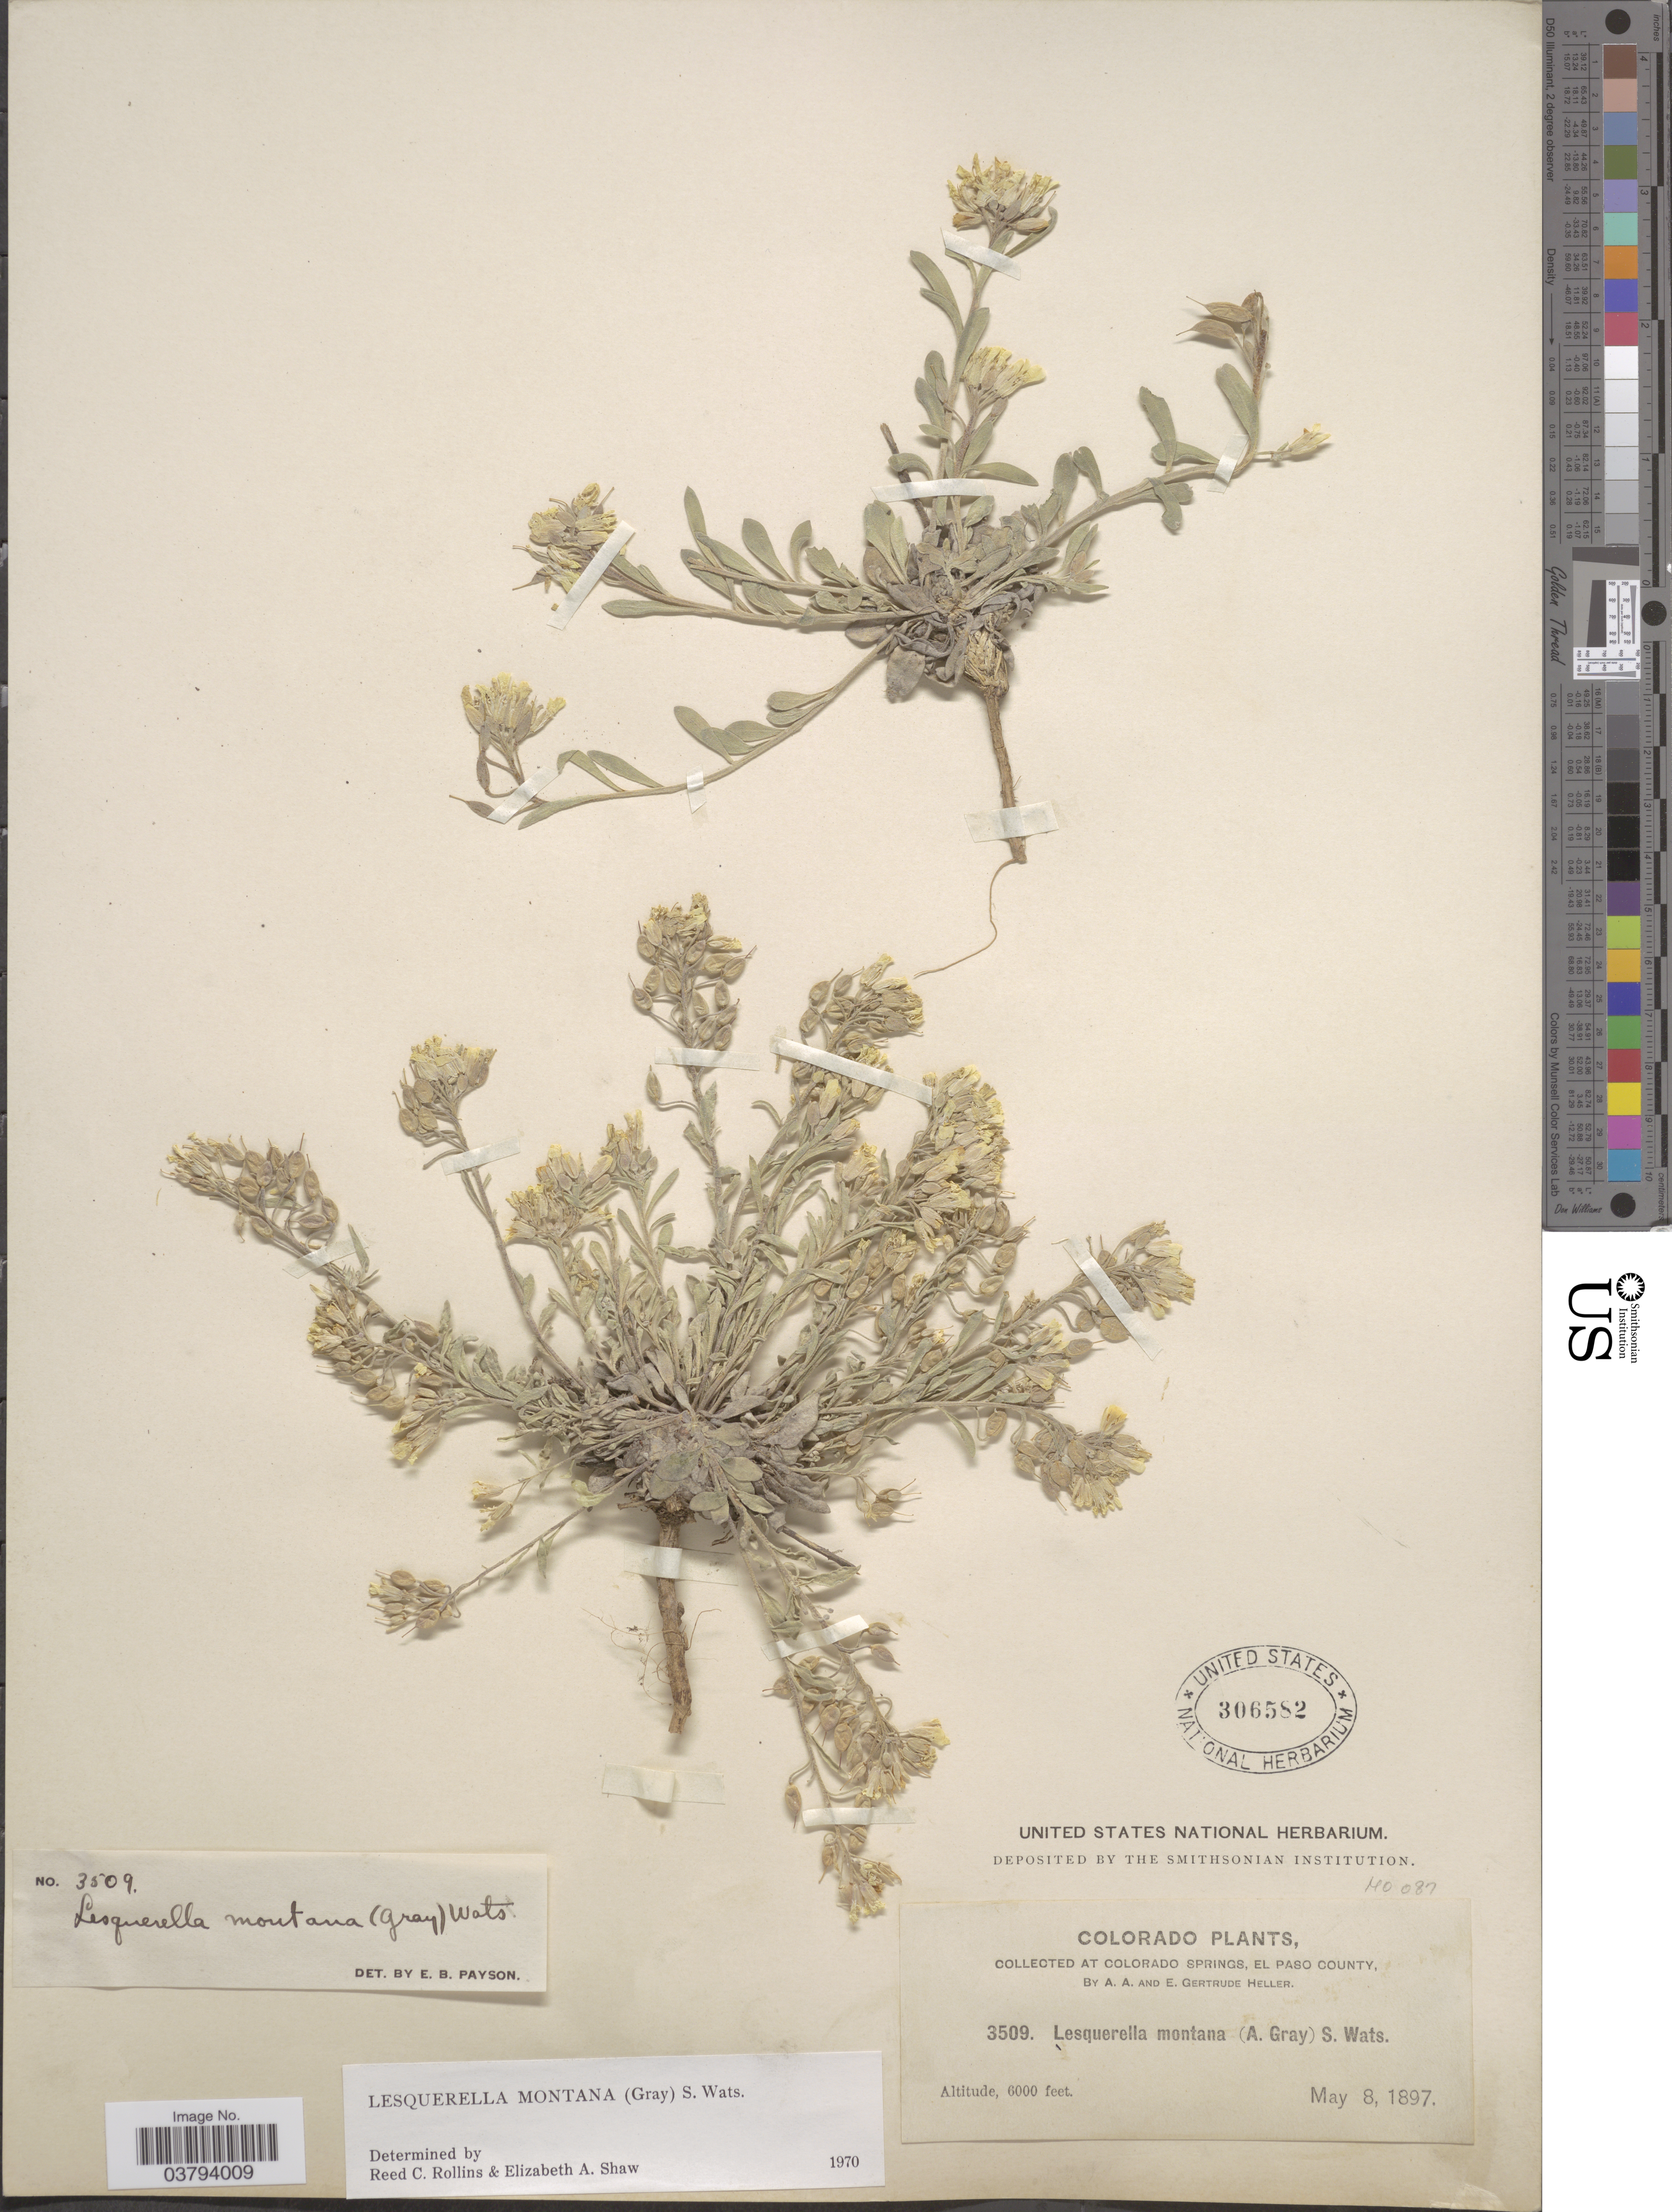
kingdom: Plantae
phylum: Tracheophyta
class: Magnoliopsida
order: Brassicales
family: Brassicaceae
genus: Lesquerella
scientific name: Lesquerella montana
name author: (A. Gray) S. Watson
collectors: A. A. Heller & E. G. Heller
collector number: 3509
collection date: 1897-05-08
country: United States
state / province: Colorado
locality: Colorado Springs, El Paso County.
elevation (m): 1829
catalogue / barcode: US 306582